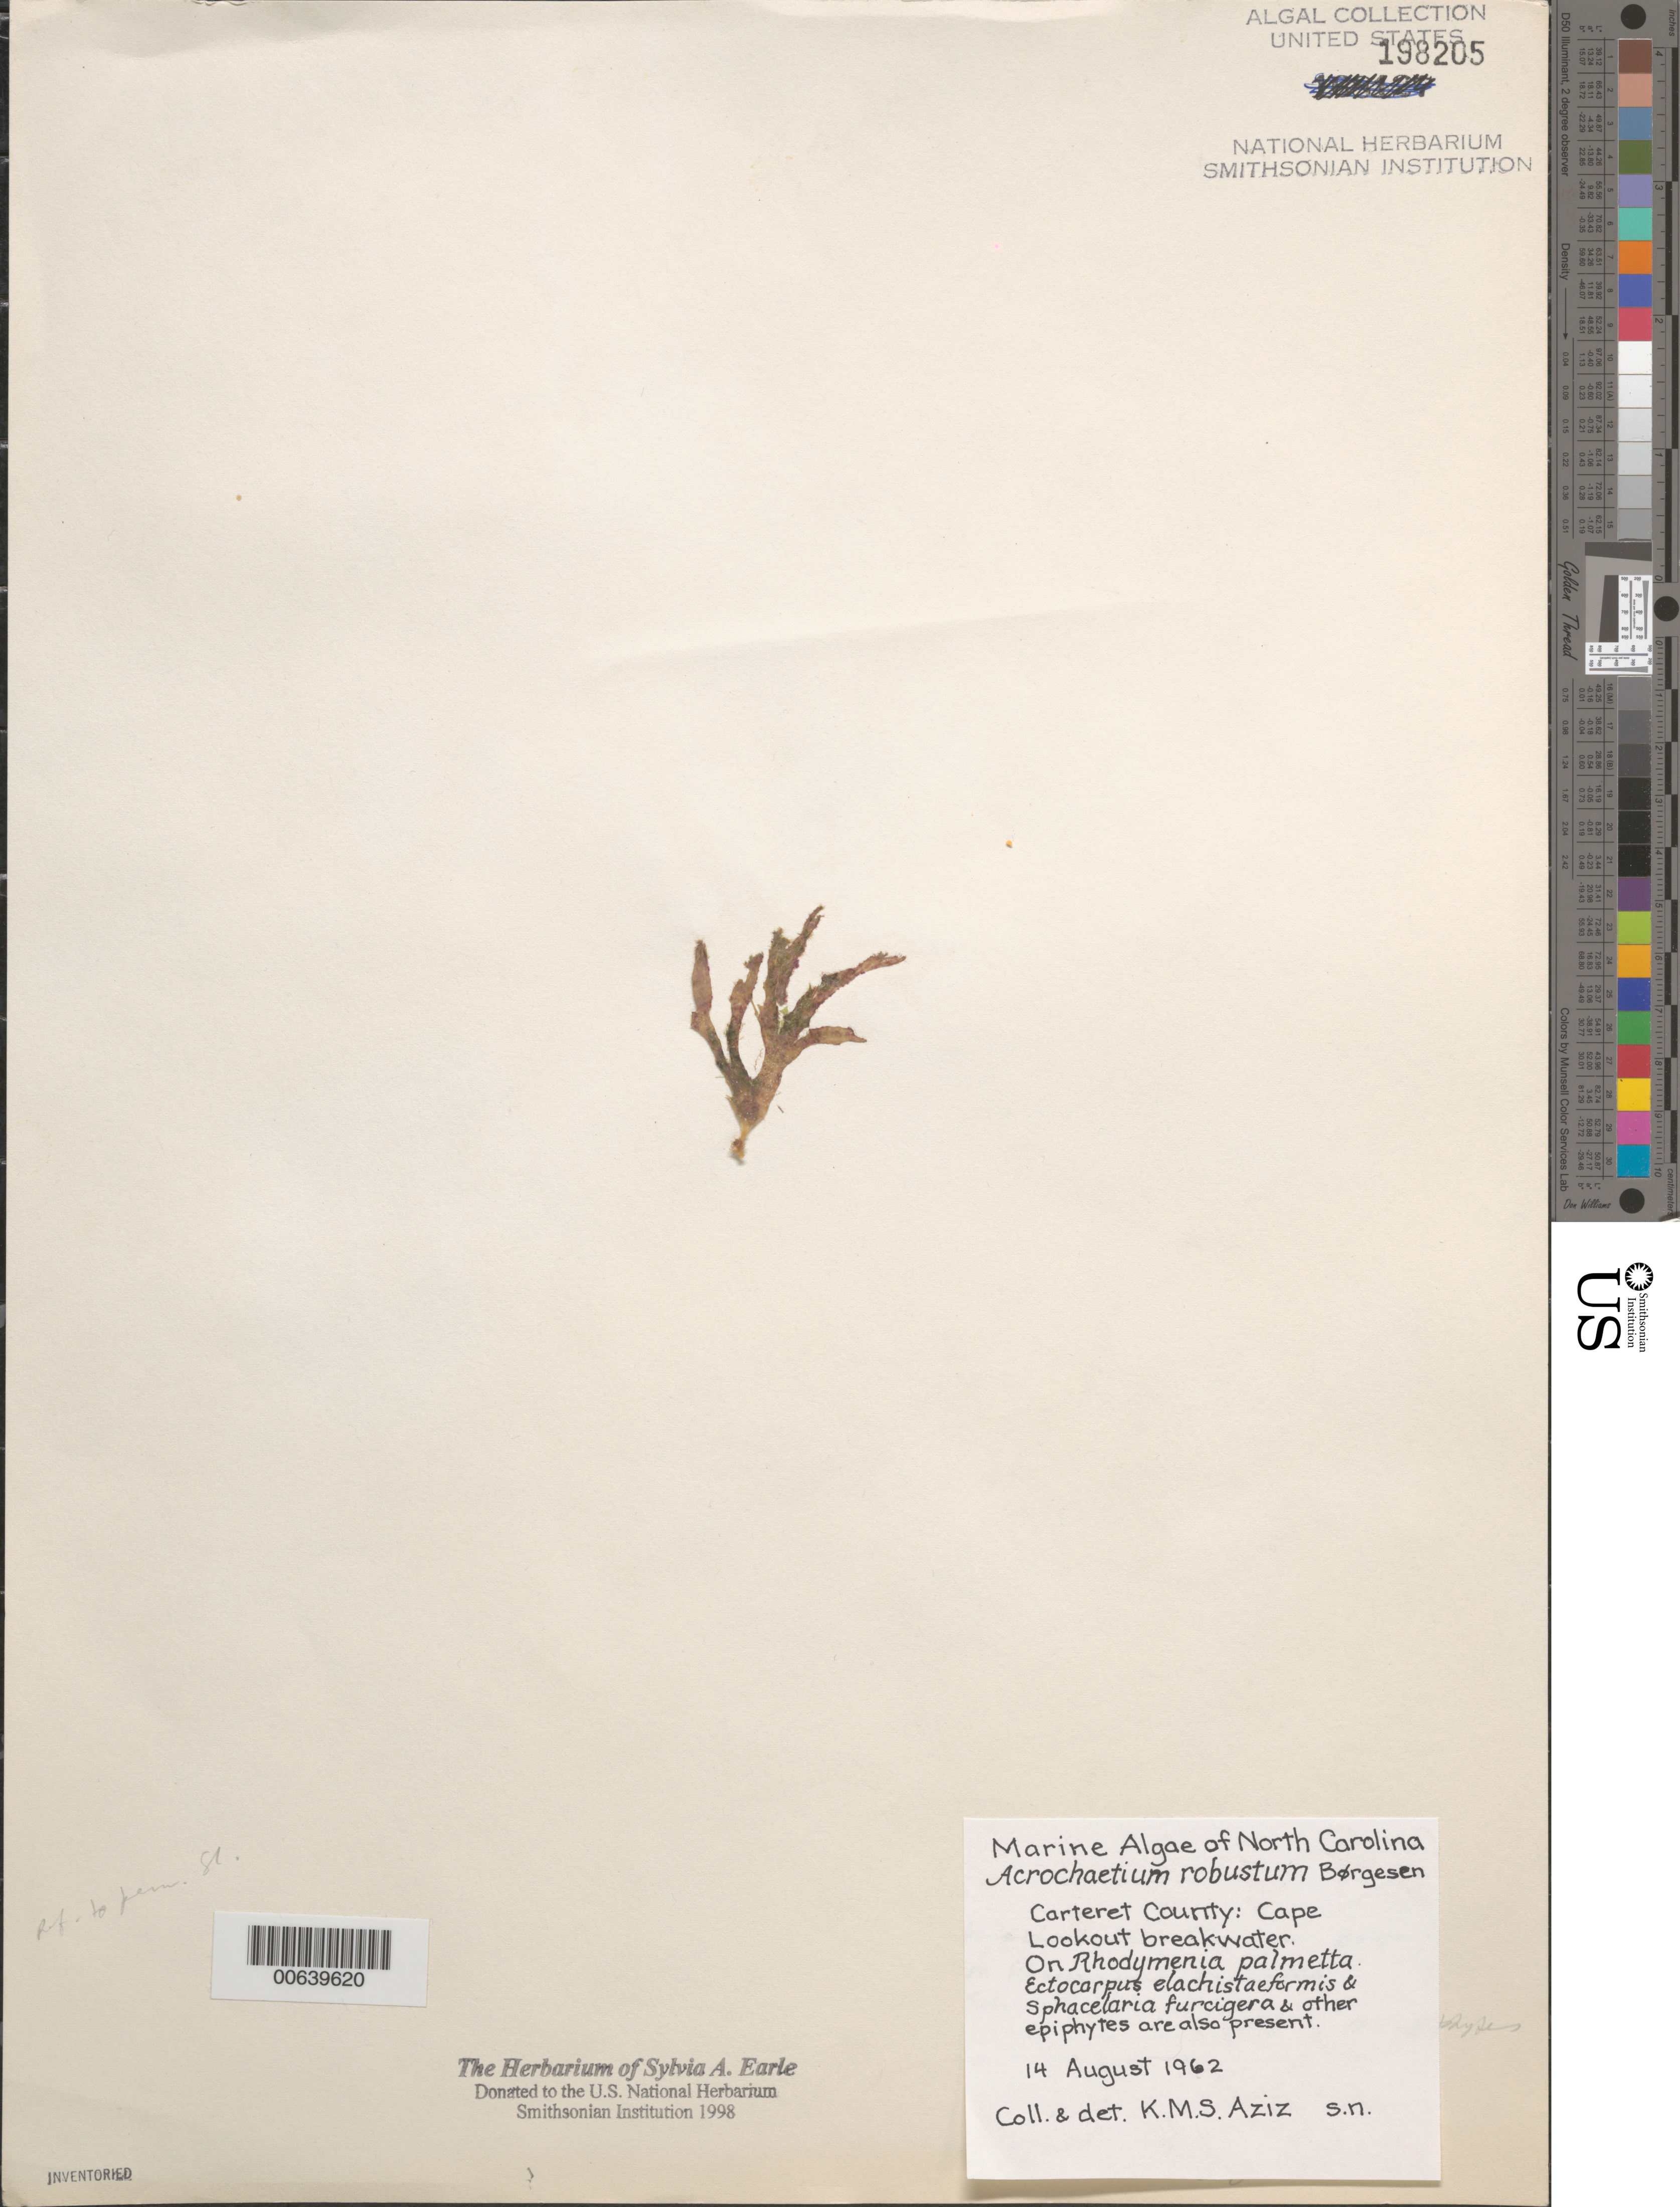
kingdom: Plantae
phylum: Rhodophyta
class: Florideophyceae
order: Colaconematales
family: Colaconemataceae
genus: Colaconema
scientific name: Colaconema robustum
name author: (Børgesen) Huisman & Woelkerling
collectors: K. M. Aziz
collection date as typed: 14 Aug 1962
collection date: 1962-08-14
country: United States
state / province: North Carolina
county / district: Carteret County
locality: Cape Lookout breakwater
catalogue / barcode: US 198205